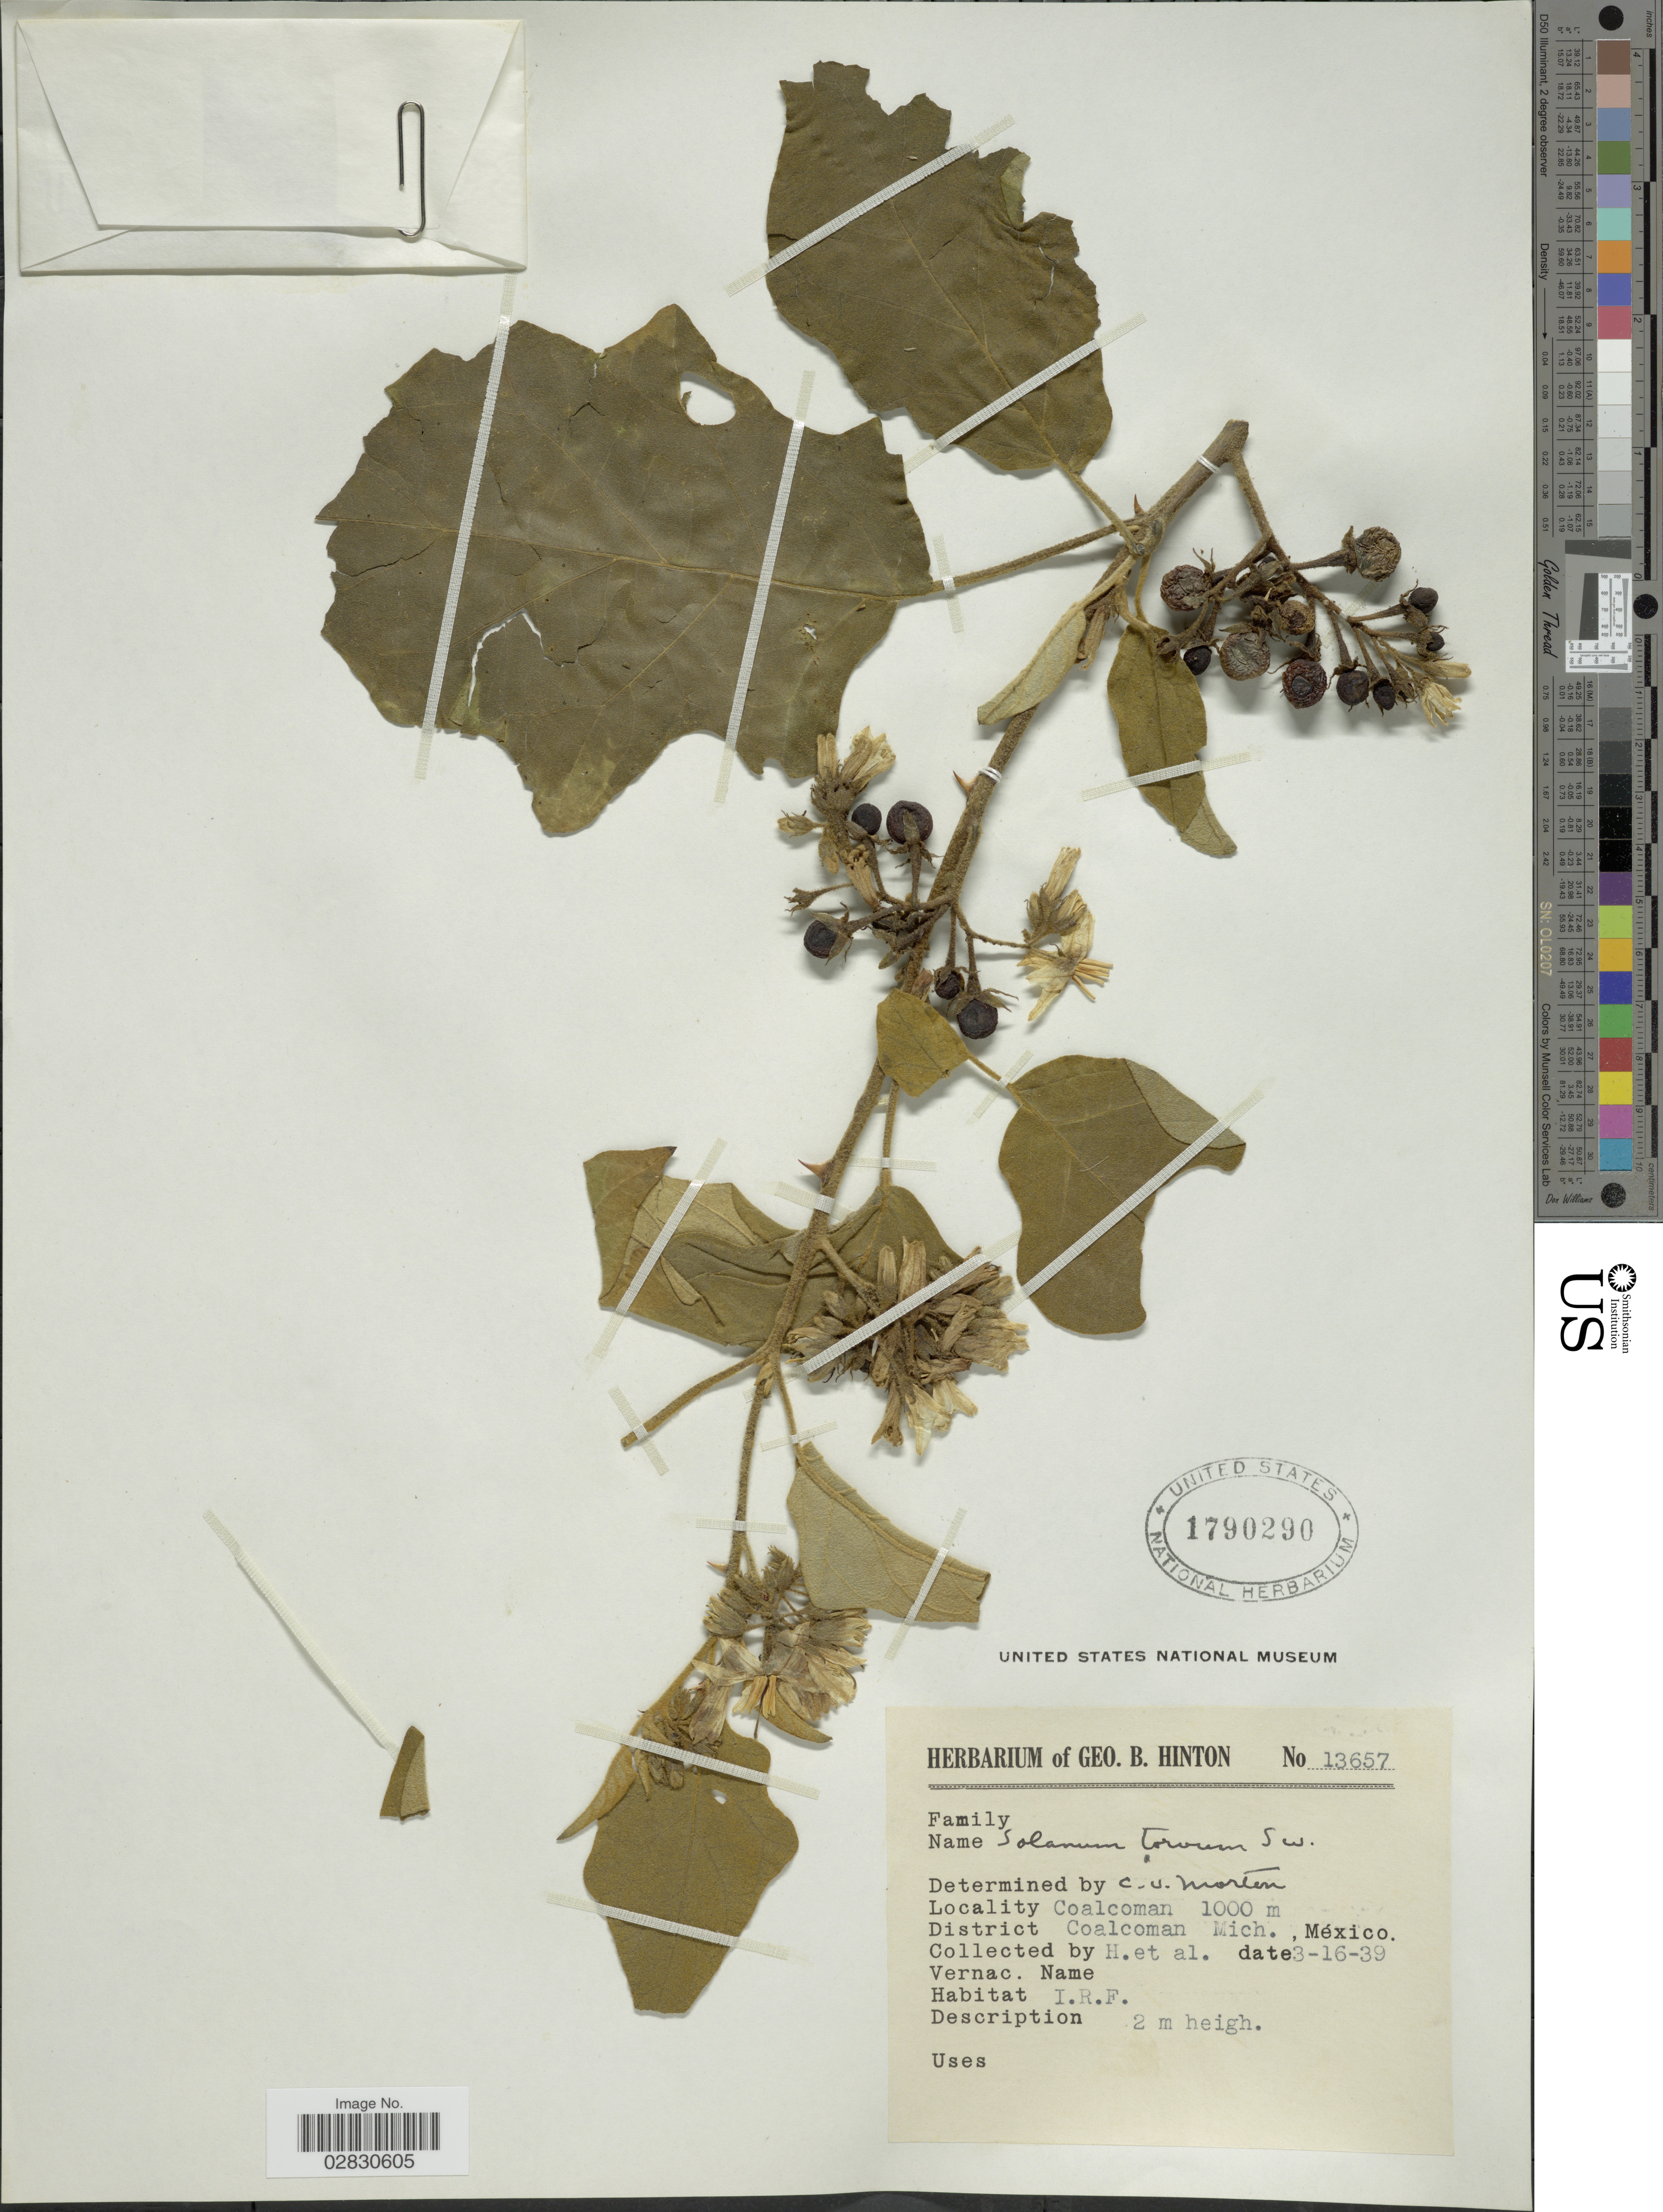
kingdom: Plantae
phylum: Tracheophyta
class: Magnoliopsida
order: Solanales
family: Solanaceae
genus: Solanum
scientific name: Solanum torvum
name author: Sw.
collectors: G. B. Hinton & et al.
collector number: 13657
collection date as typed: Transcribed d/m/y: 16/3/39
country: Mexico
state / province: Michoacán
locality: Coalcoman, District Coalcoman.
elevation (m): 1000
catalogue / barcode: US 1790290